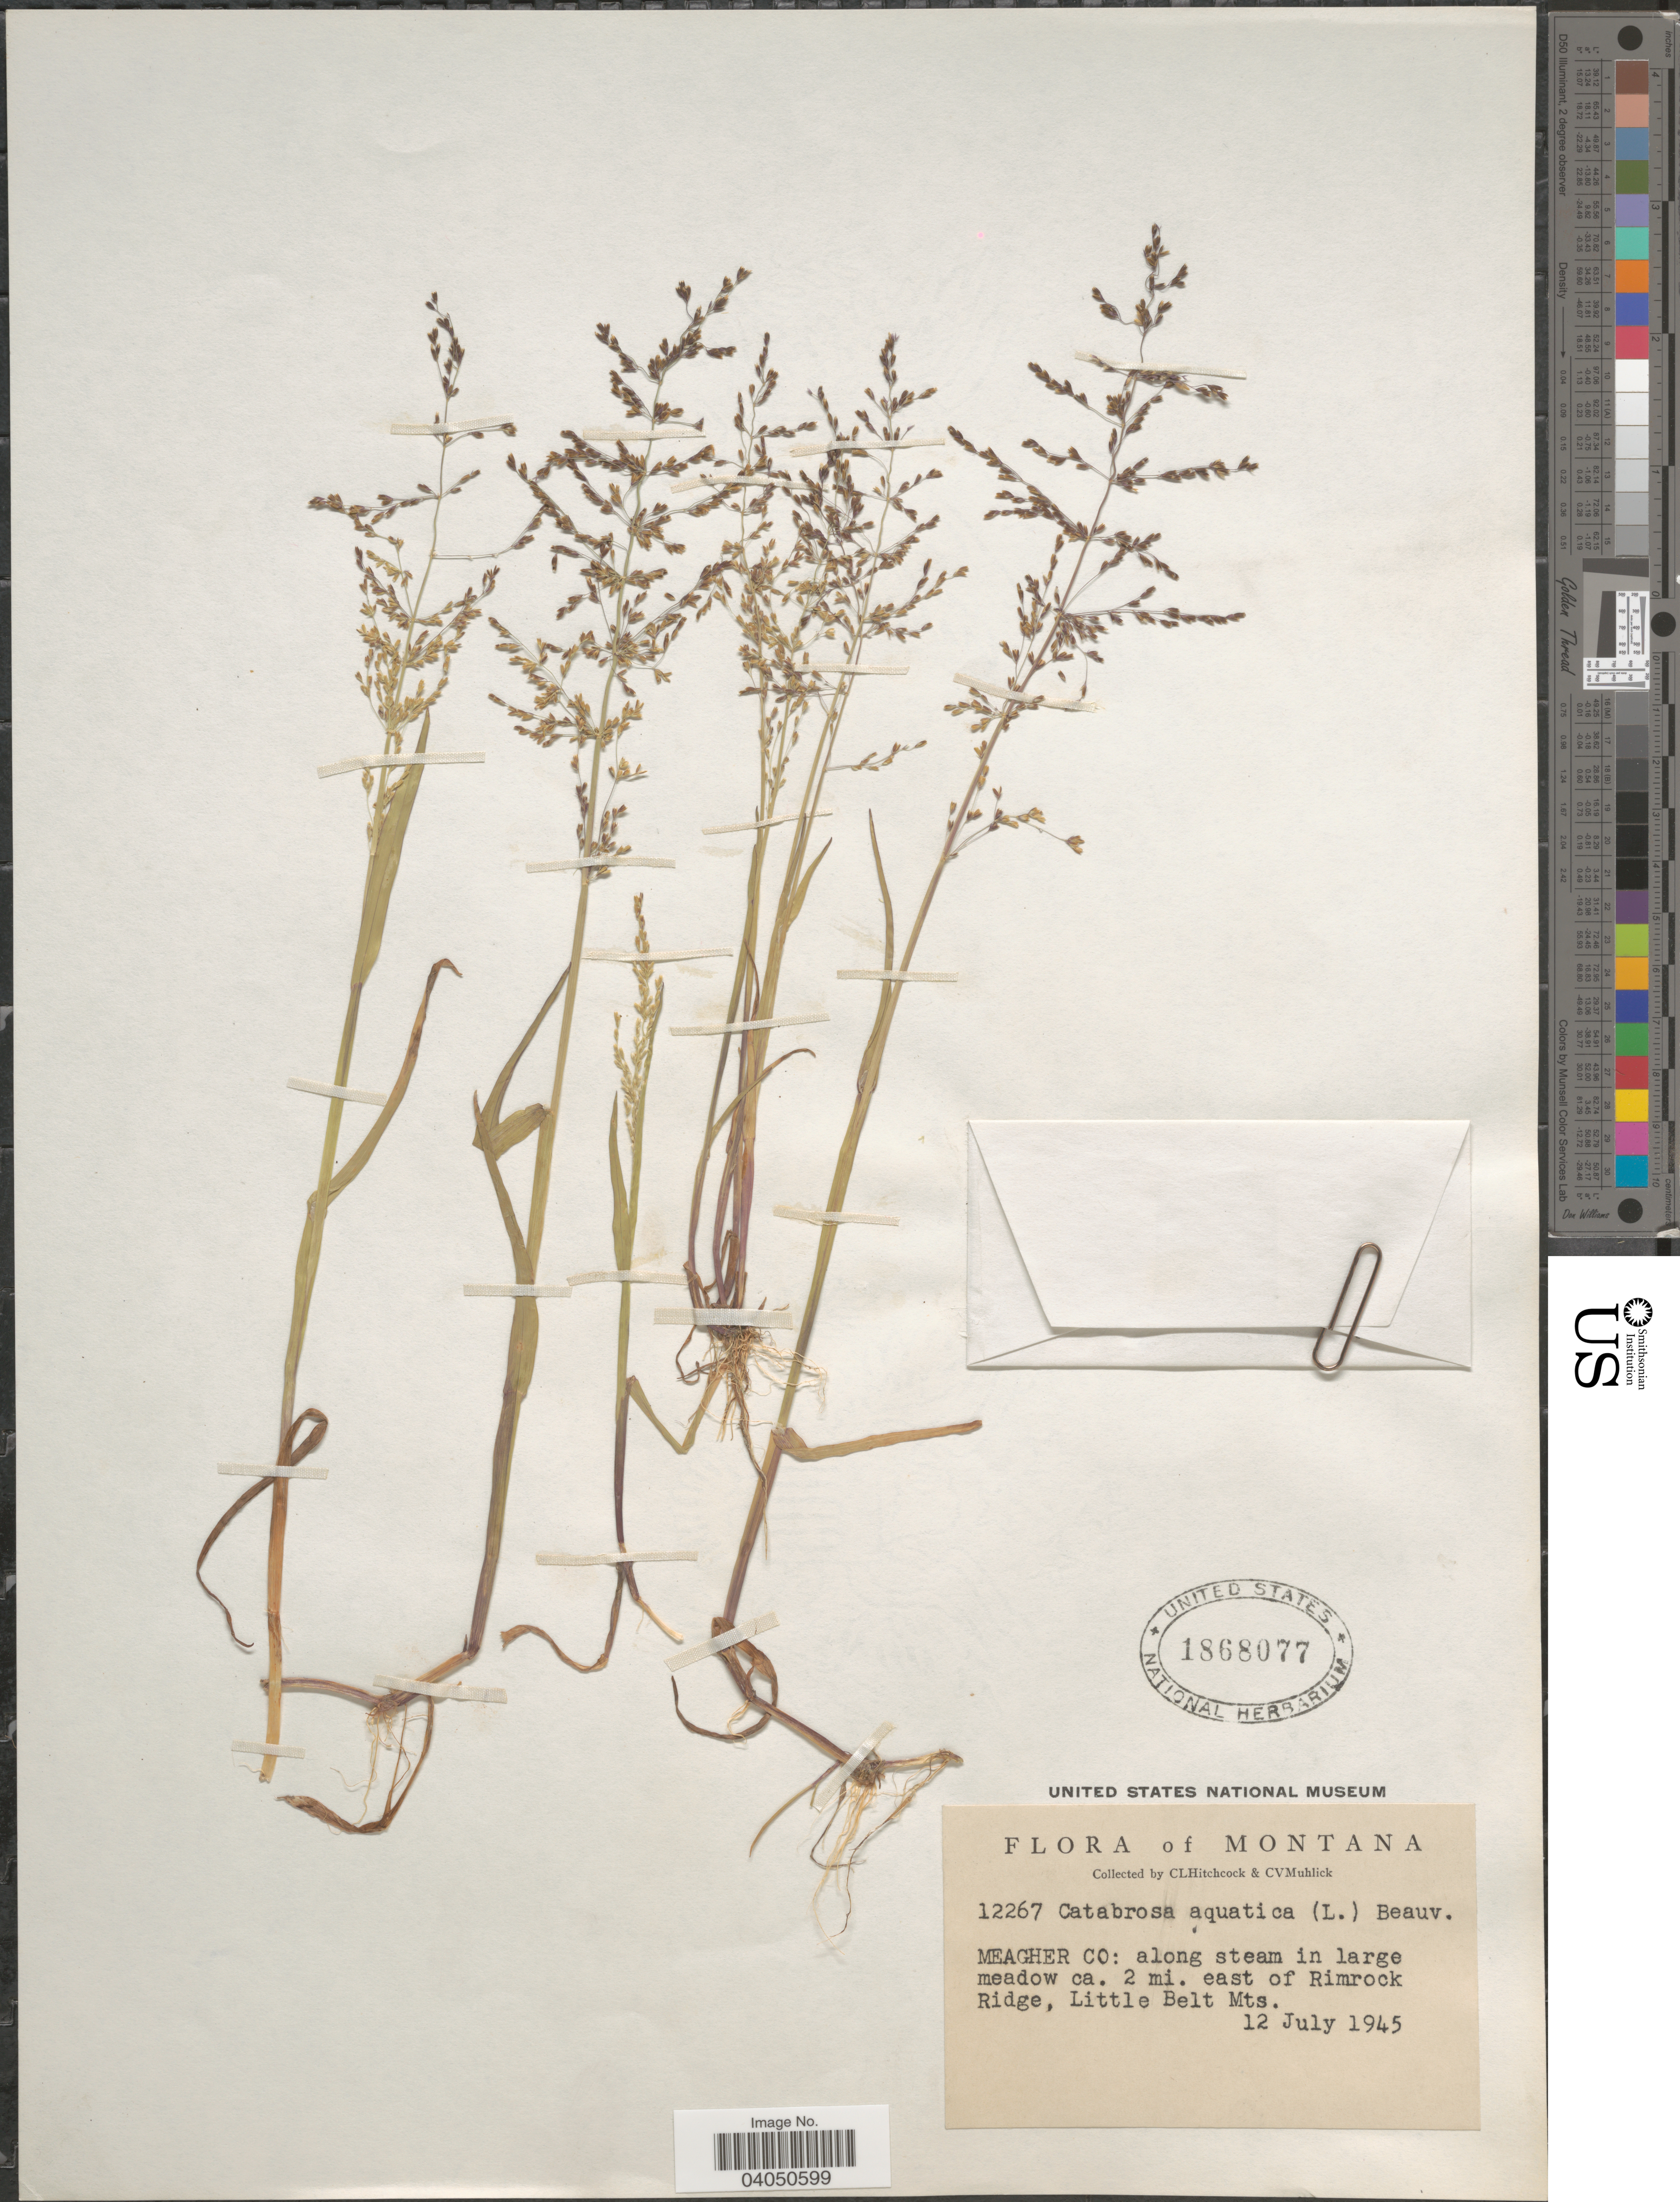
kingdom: Plantae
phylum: Tracheophyta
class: Liliopsida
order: Poales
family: Poaceae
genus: Catabrosa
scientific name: Catabrosa aquatica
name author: (L.) P. Beauv.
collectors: C. L. Hitchcock & C. V. Muhlick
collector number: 12267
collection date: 1945-07-12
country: United States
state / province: Montana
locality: Meagher Co: along stream in large meadow ca. 2 mi. east of Rimrock Ridge, Little Belt Mts.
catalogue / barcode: US 1868077